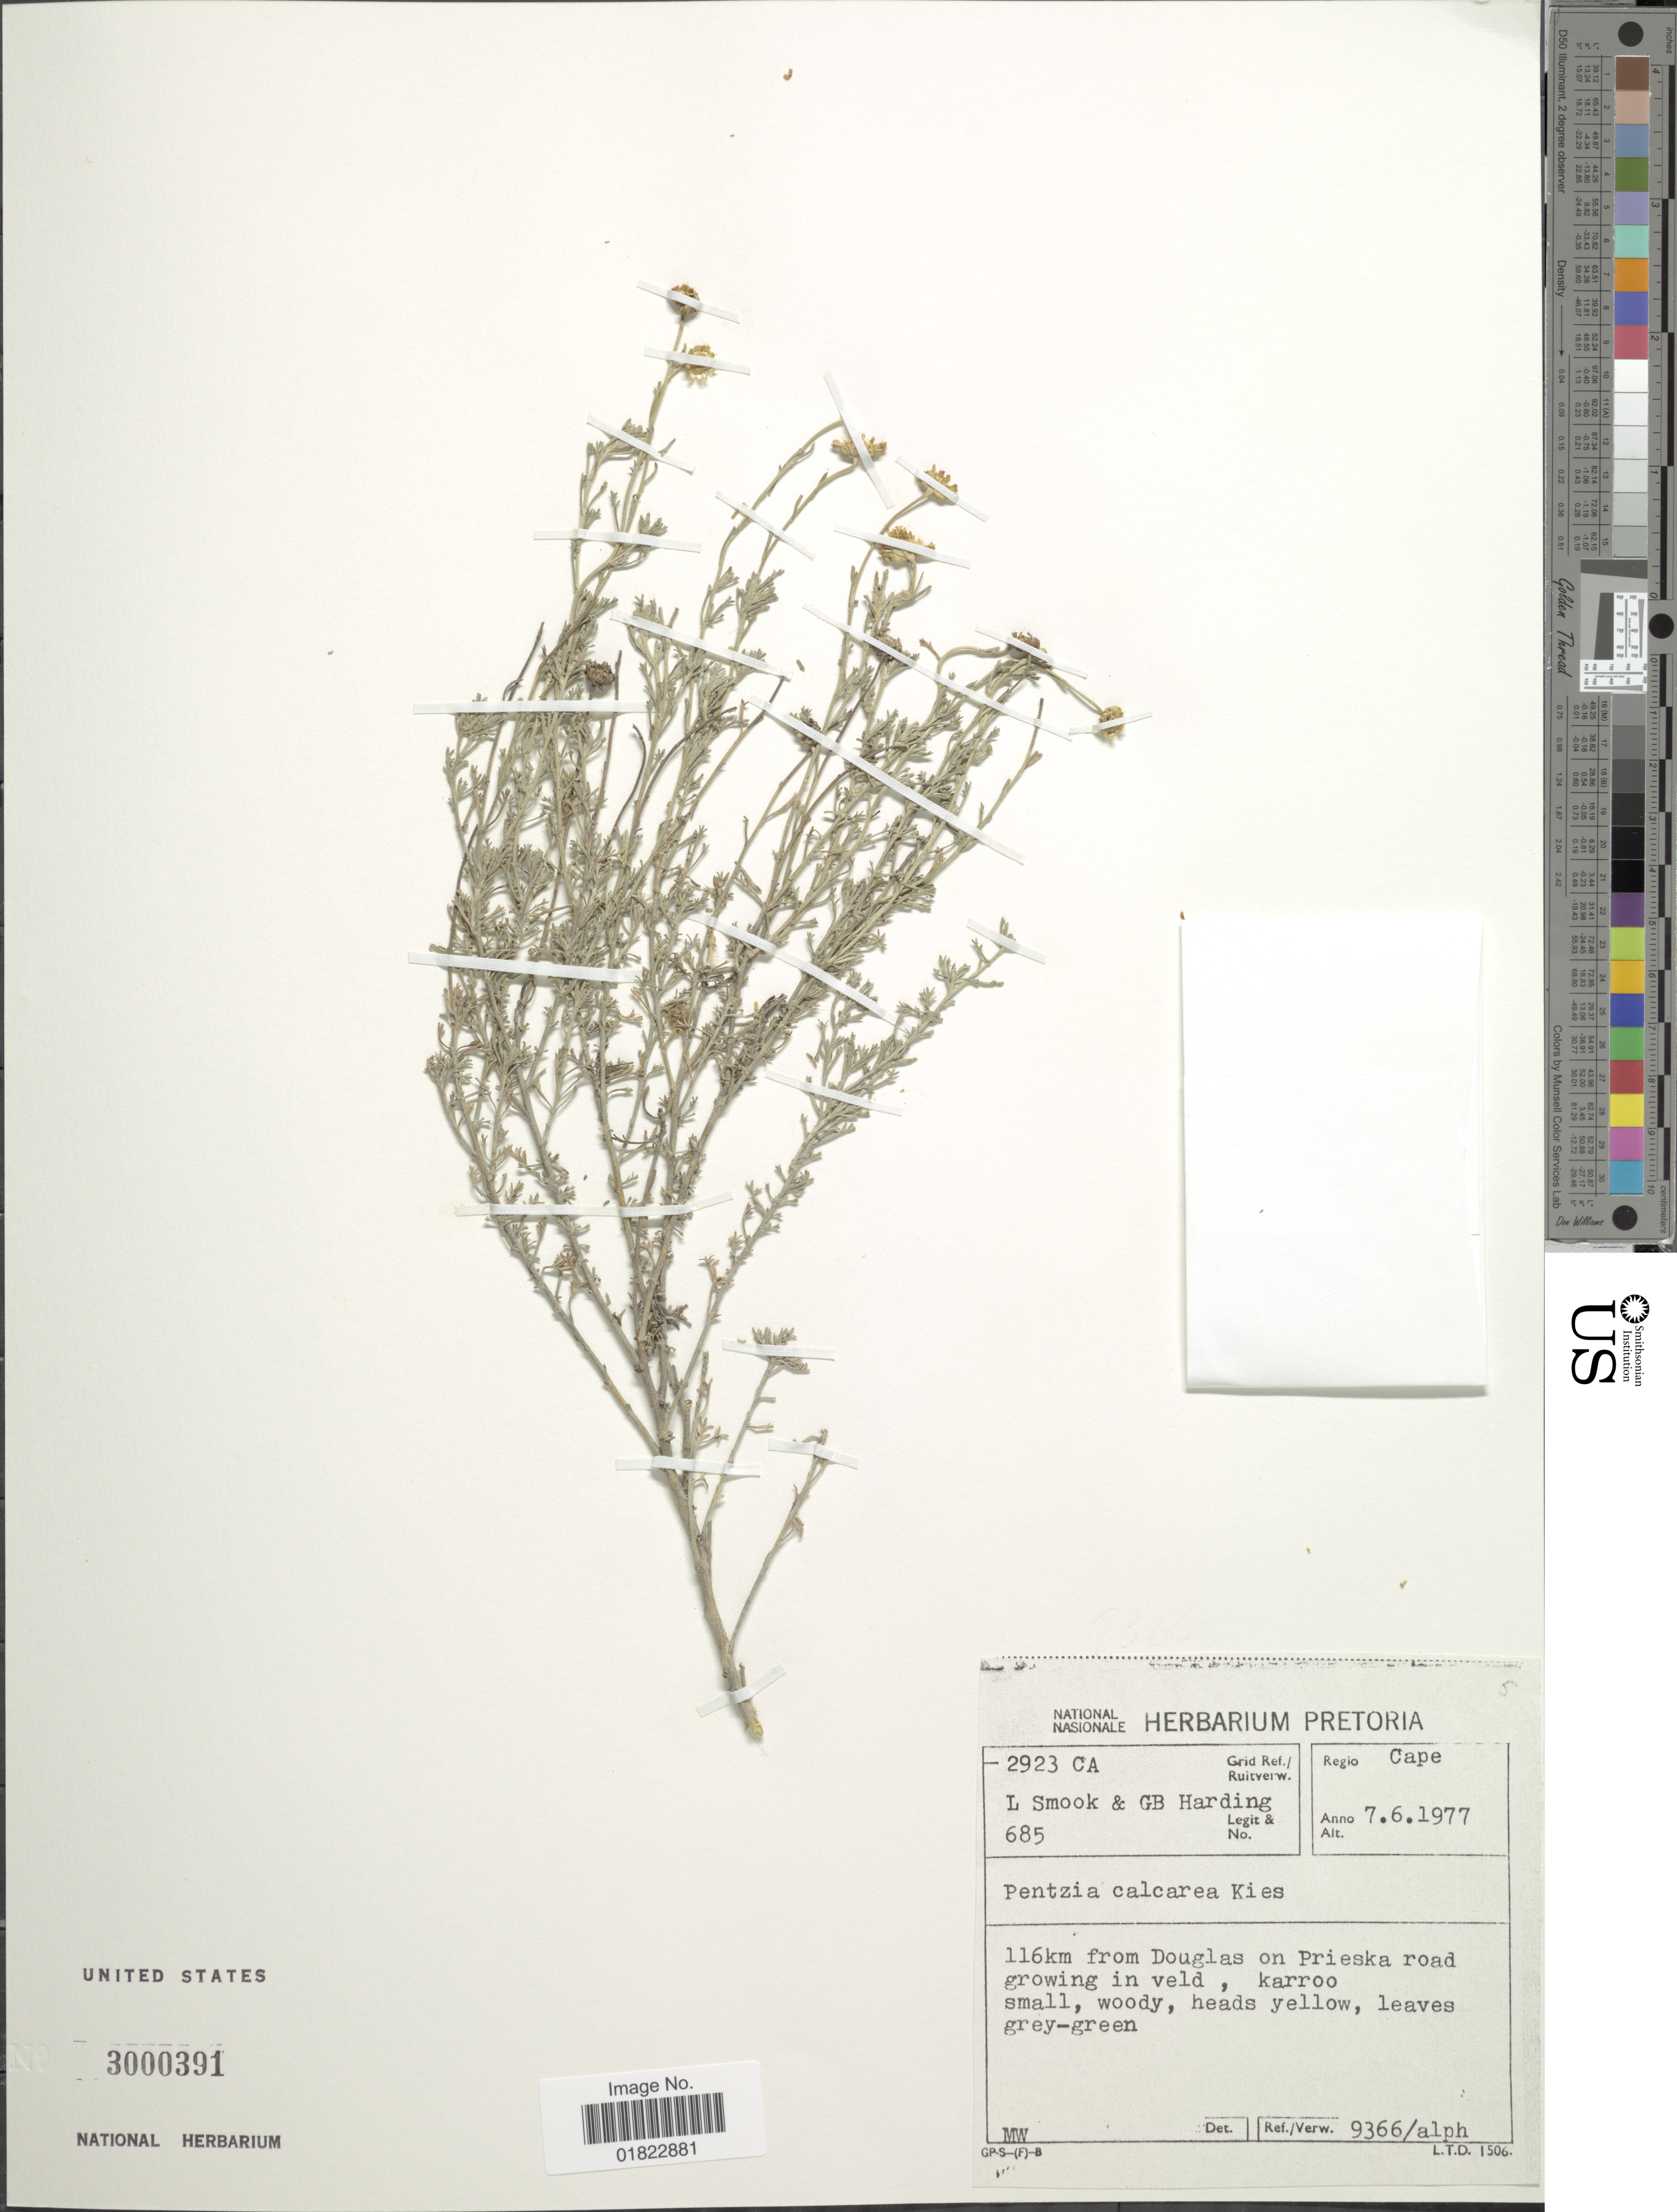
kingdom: Plantae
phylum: Tracheophyta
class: Magnoliopsida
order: Asterales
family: Asteraceae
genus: Pentzia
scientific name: Pentzia calcarea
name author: Kies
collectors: L. Smook & G. Harding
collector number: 685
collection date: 1977-06-07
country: South Africa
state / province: Northern Cape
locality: Regio Cape. 116 km from Douglas on Prieska road growing in veld. karroo.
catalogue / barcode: US 3000391